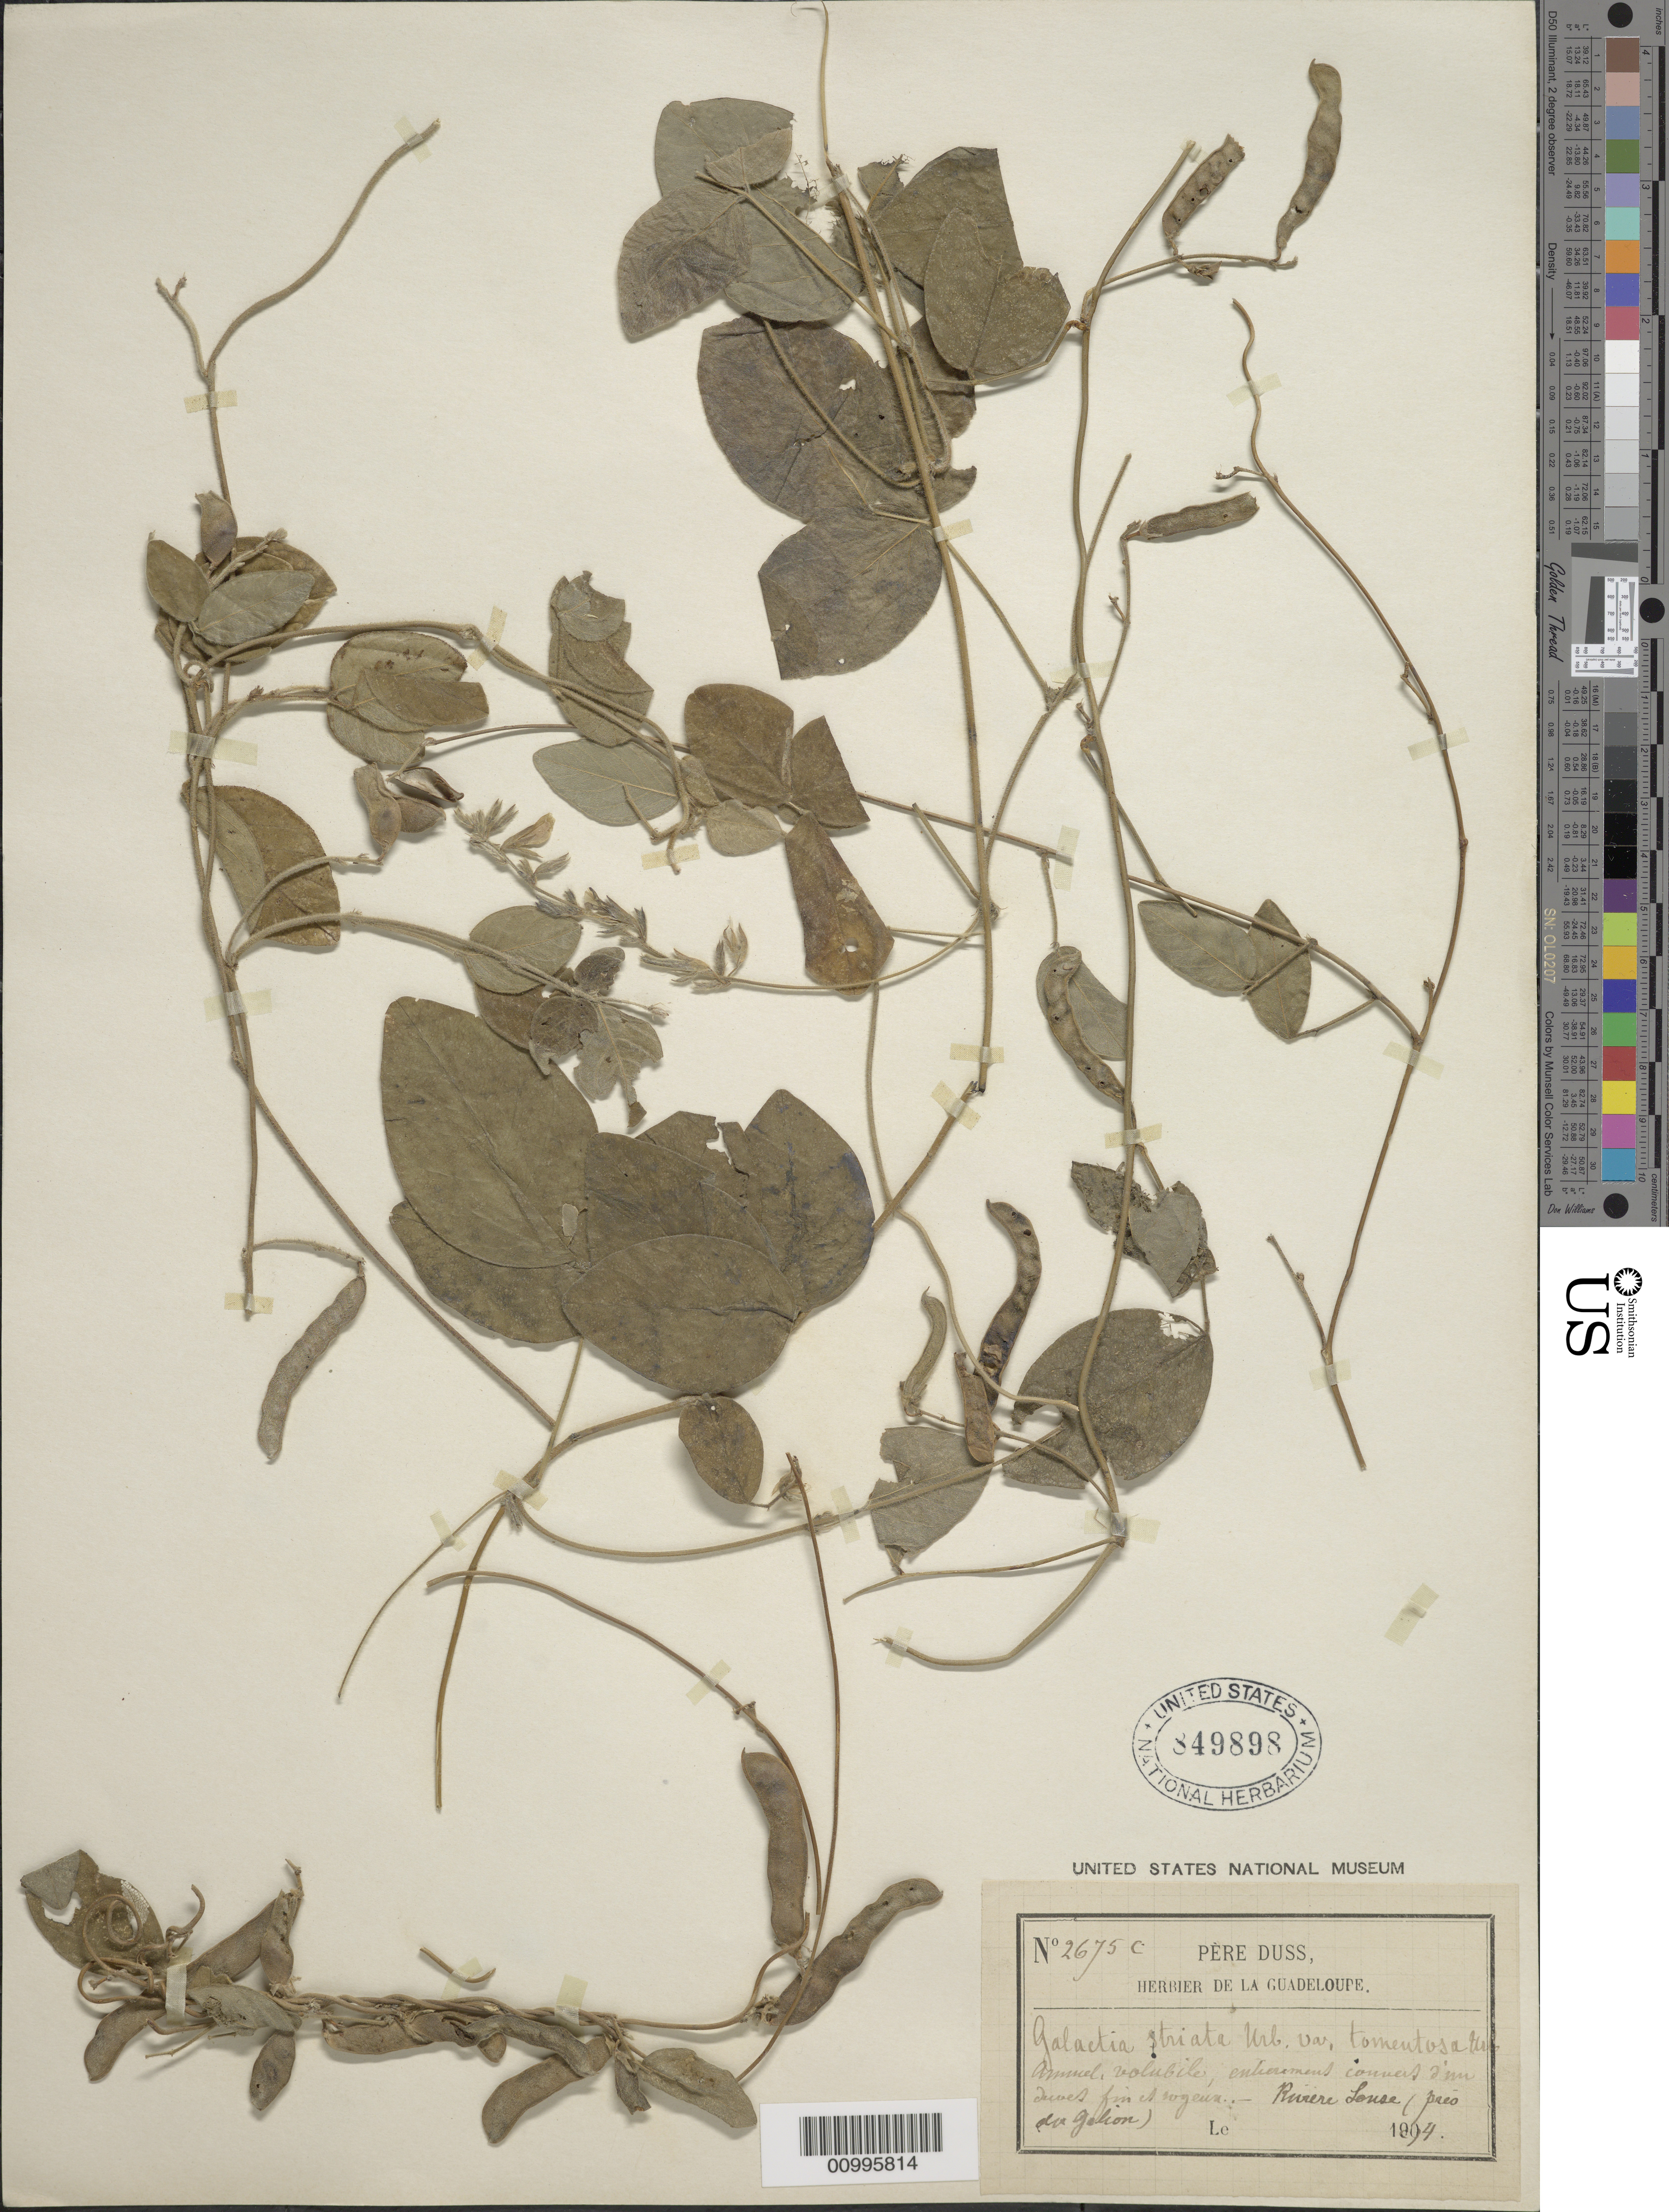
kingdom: Plantae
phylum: Tracheophyta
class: Magnoliopsida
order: Fabales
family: Fabaceae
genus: Galactia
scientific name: Galactia striata var. tomentosa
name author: (Bertol.) Urb.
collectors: Père Duss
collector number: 2675C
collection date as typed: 1894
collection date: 1894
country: Guadeloupe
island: Basse Terre [Guadeloupe]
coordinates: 0 N, 0 E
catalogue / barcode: US 849898